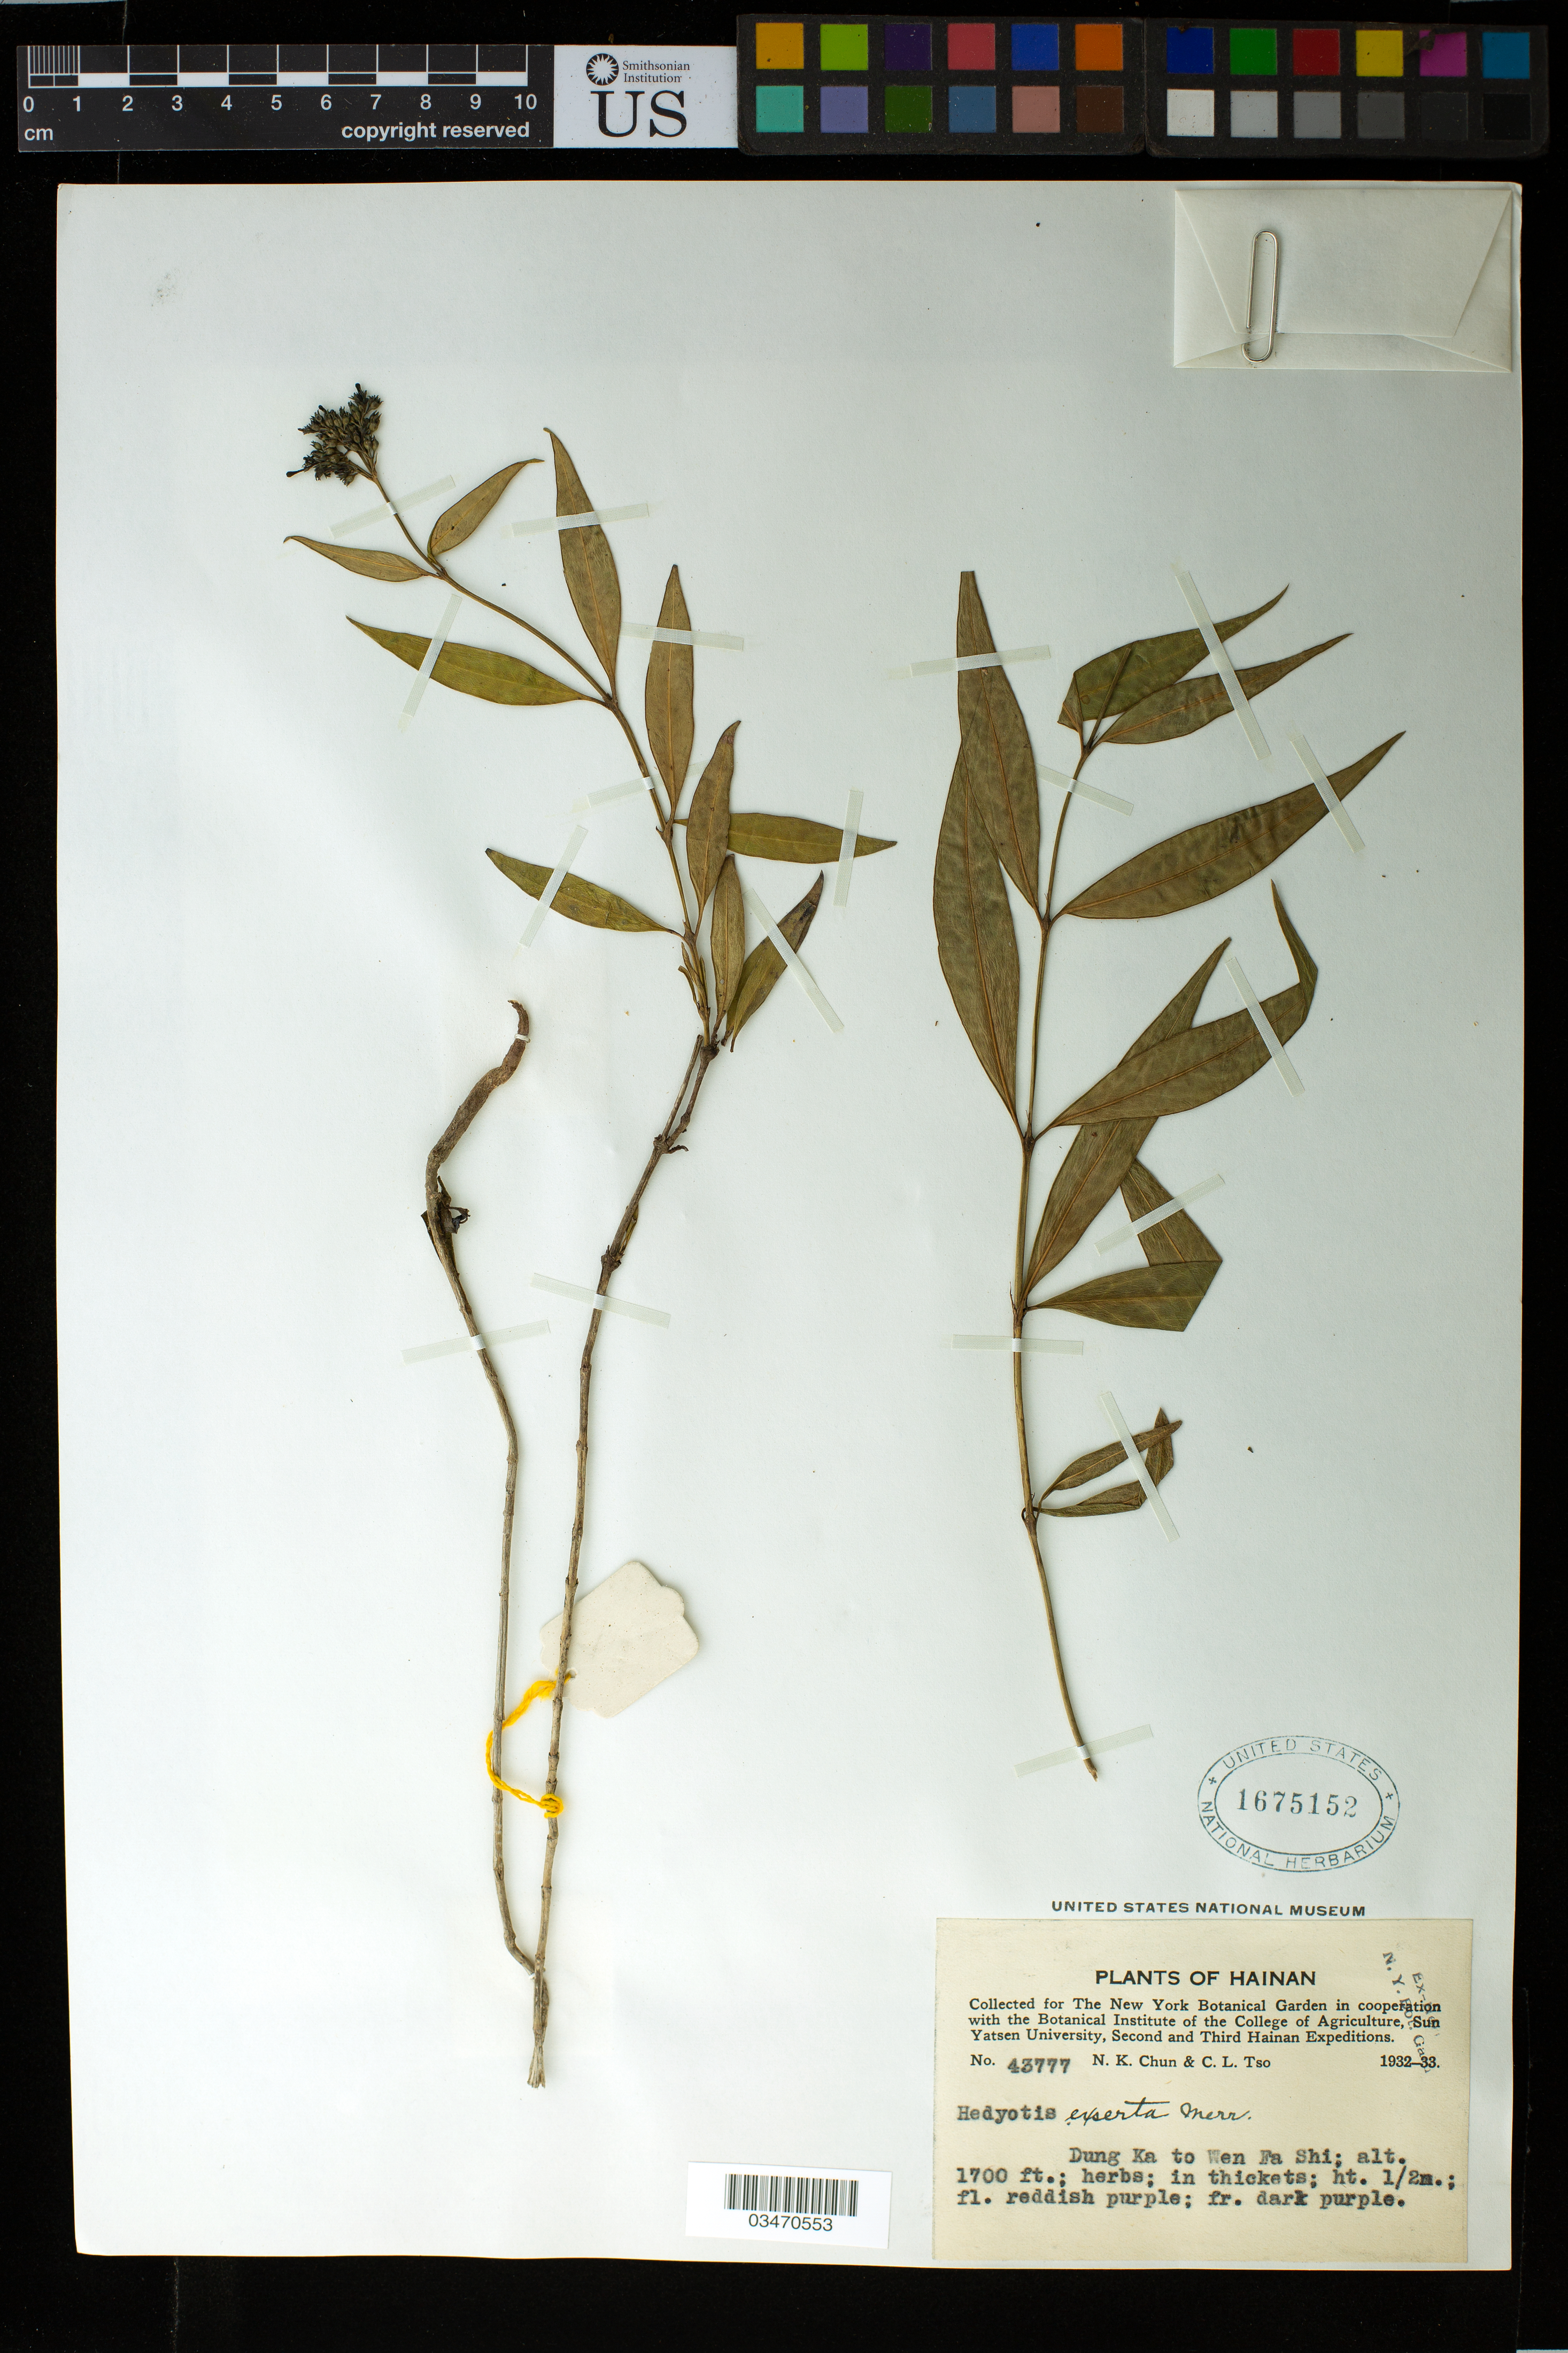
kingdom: Plantae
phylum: Tracheophyta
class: Magnoliopsida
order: Gentianales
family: Rubiaceae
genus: Hedyotis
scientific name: Hedyotis exserta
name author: Merr.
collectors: N. K. Chun & C. Tso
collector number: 43777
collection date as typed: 1932 to -- --- 1933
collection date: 1932/1933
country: China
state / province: Hainan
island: Hainan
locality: Dung Ka to Wen Fa Shi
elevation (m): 518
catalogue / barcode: US 1675152